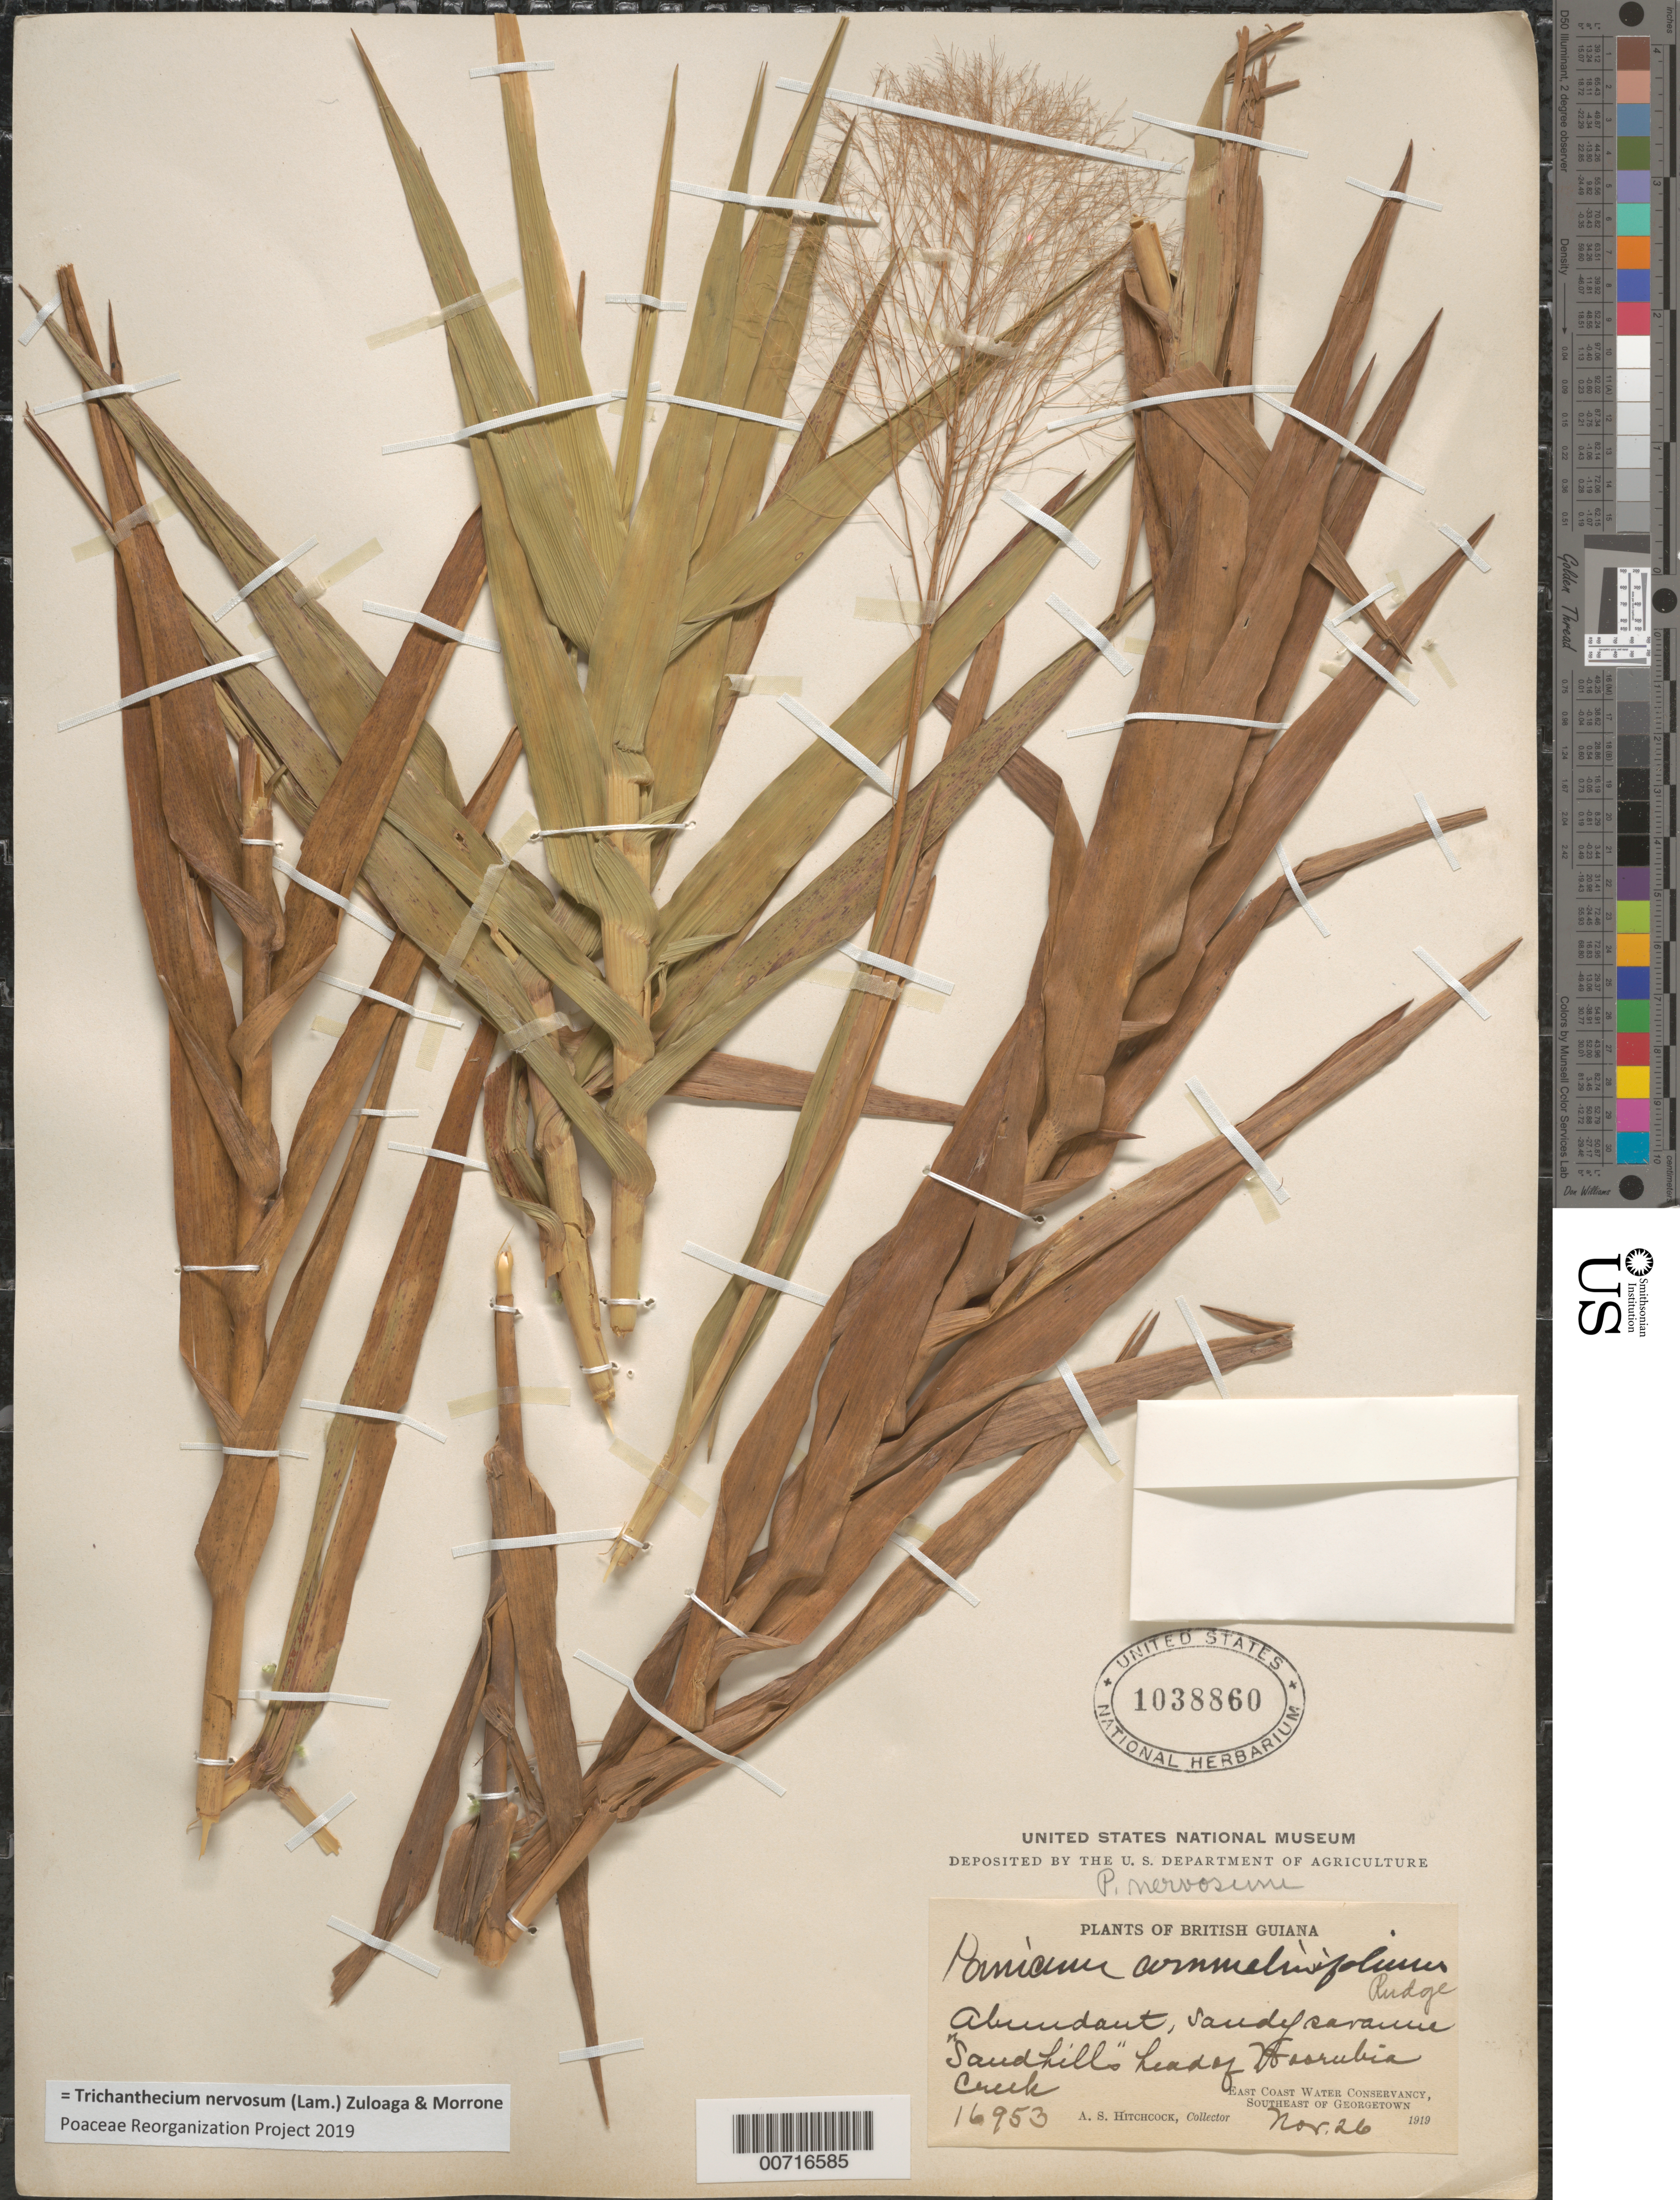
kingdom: Plantae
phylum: Tracheophyta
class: Liliopsida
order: Poales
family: Poaceae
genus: Trichanthecium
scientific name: Trichanthecium nervosum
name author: (Lam.) Zuloaga & Morrone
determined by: Poaceae Reorganization Project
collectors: A. S. Hitchcock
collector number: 16953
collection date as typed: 26-Nov-19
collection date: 1919-11-26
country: Guyana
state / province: Demerara-Mahaica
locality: Hoorubea Creek, head of, SE of Georgetown, East Coast Water Conservancy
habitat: Sand hill; sandy savanna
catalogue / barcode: US 1038860